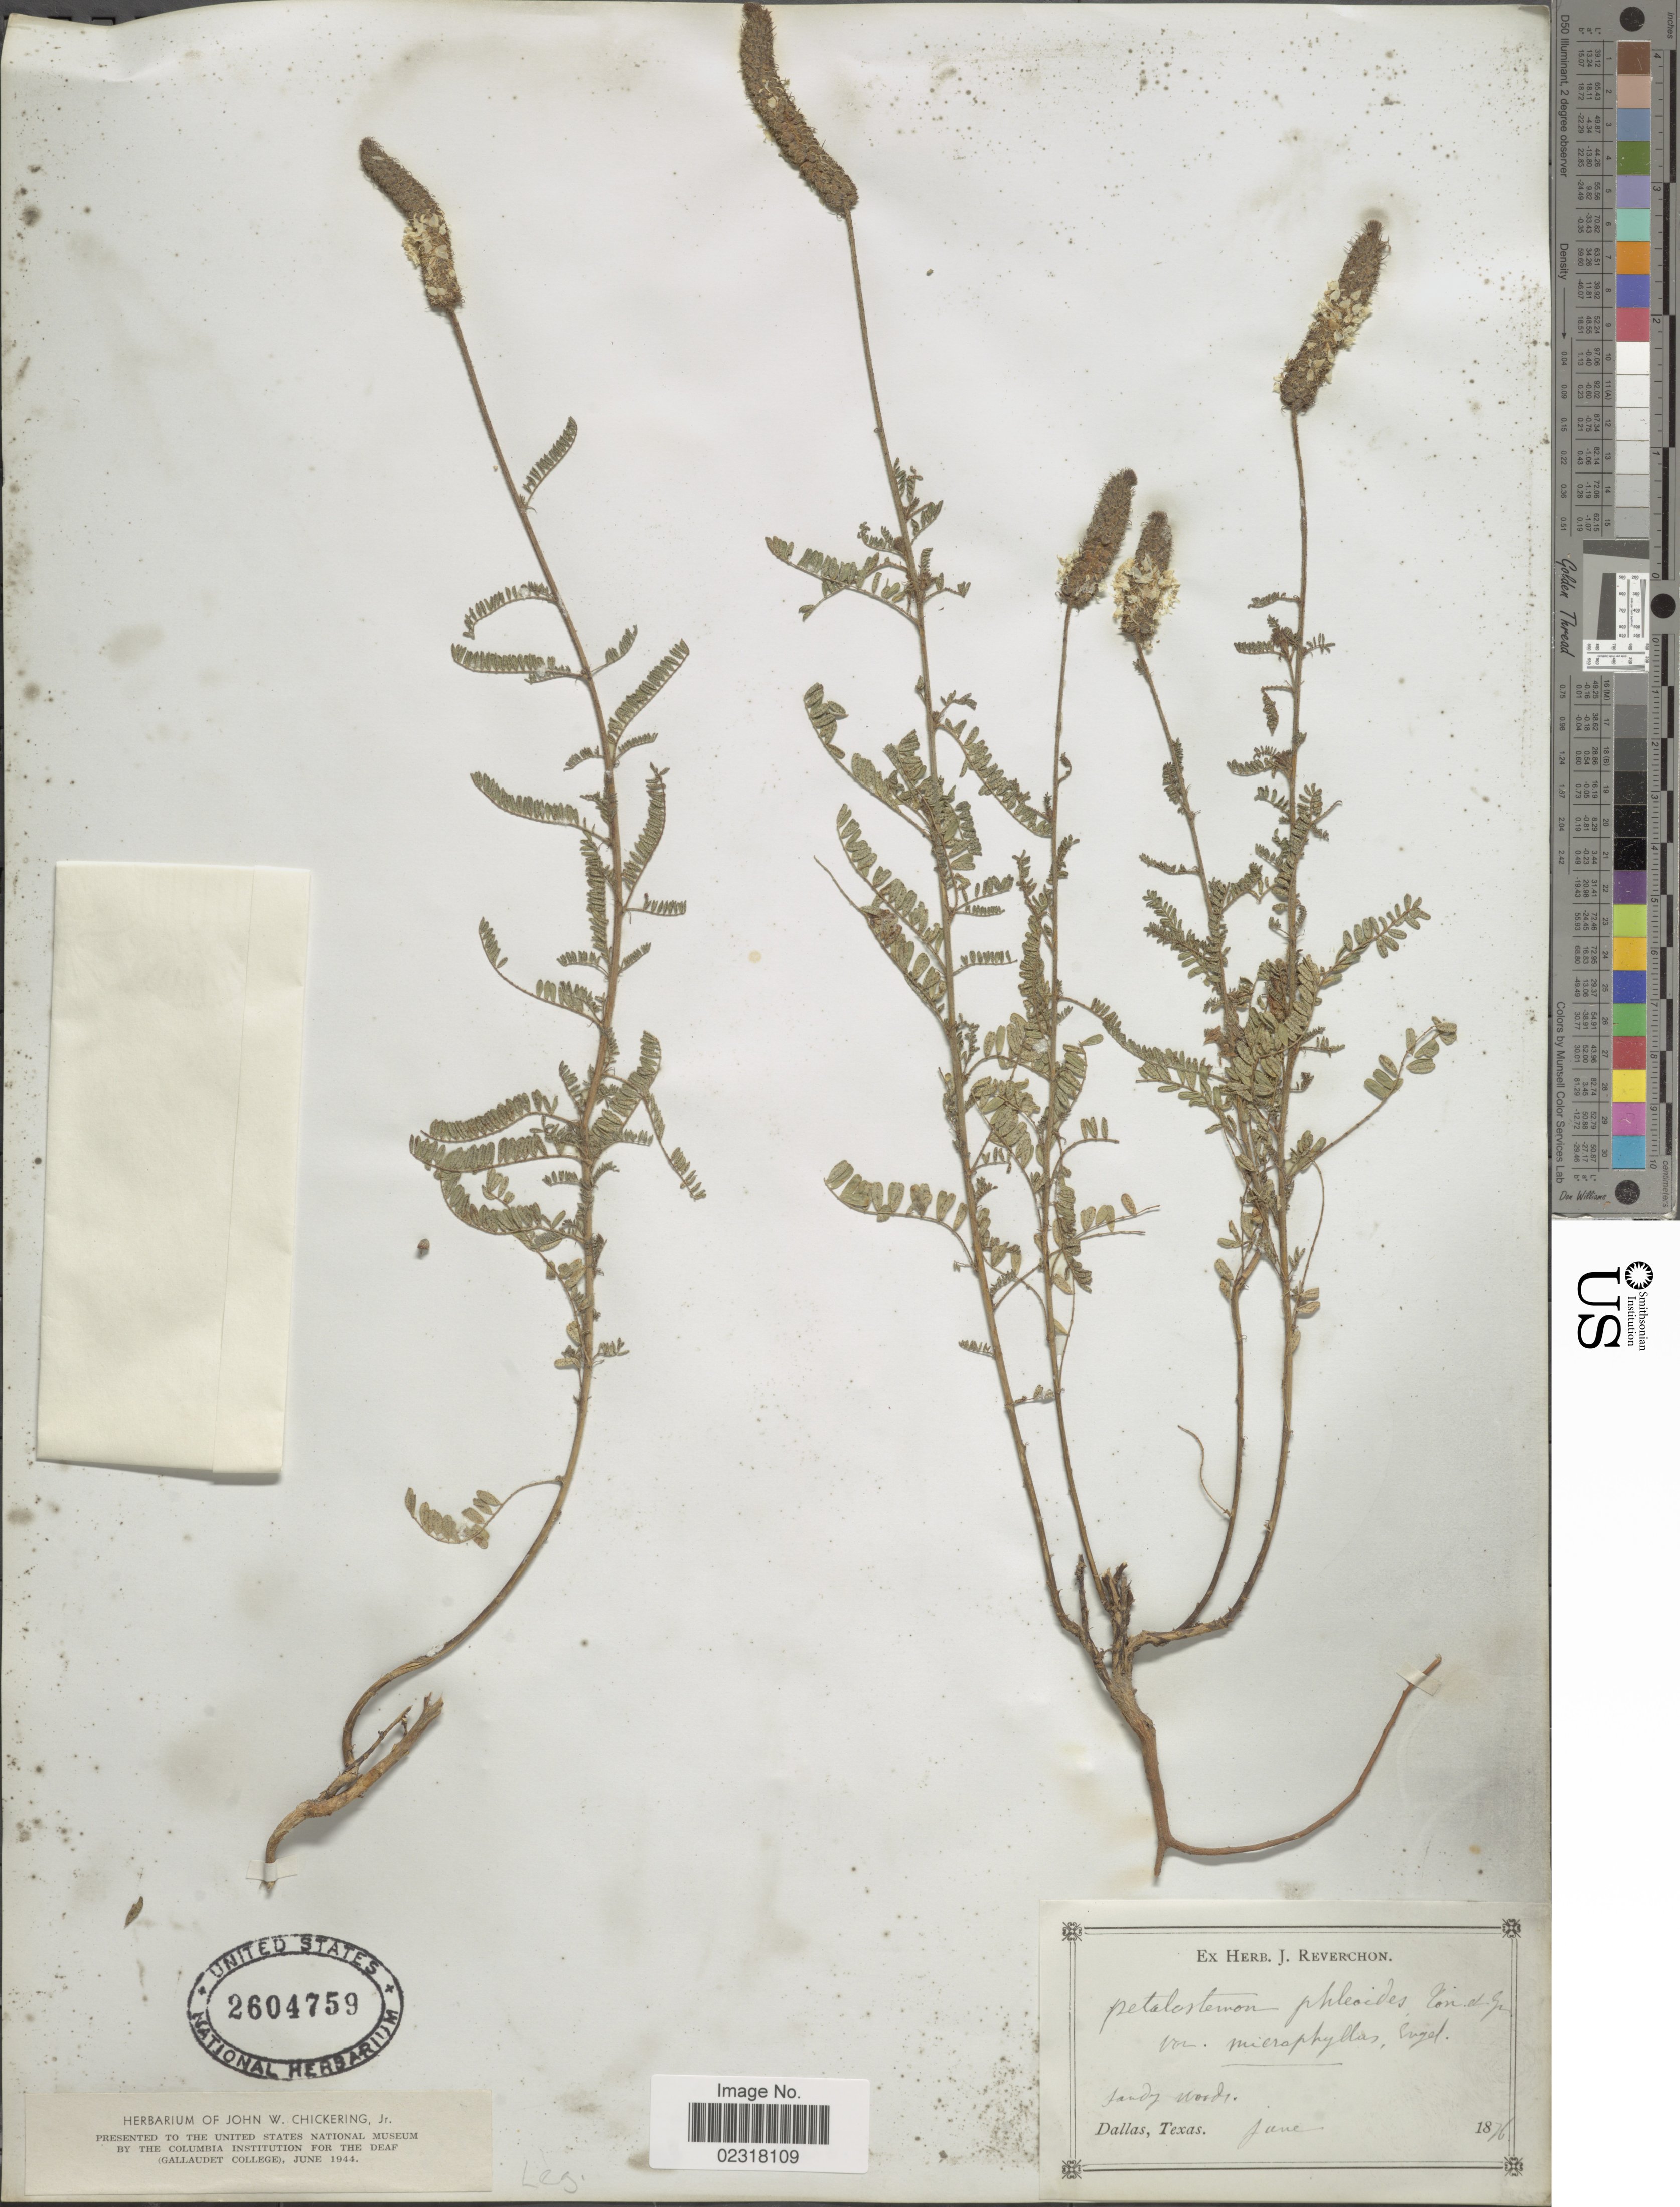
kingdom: Plantae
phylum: Tracheophyta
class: Magnoliopsida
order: Fabales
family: Fabaceae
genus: Dalea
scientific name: Dalea phleoides var. microphylla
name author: (Torr. & A. Gray) Barneby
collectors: ex herb. J. Reverchon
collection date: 1876-06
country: United States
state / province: Texas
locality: Sandy woods, Dallas.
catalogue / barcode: US 2604759